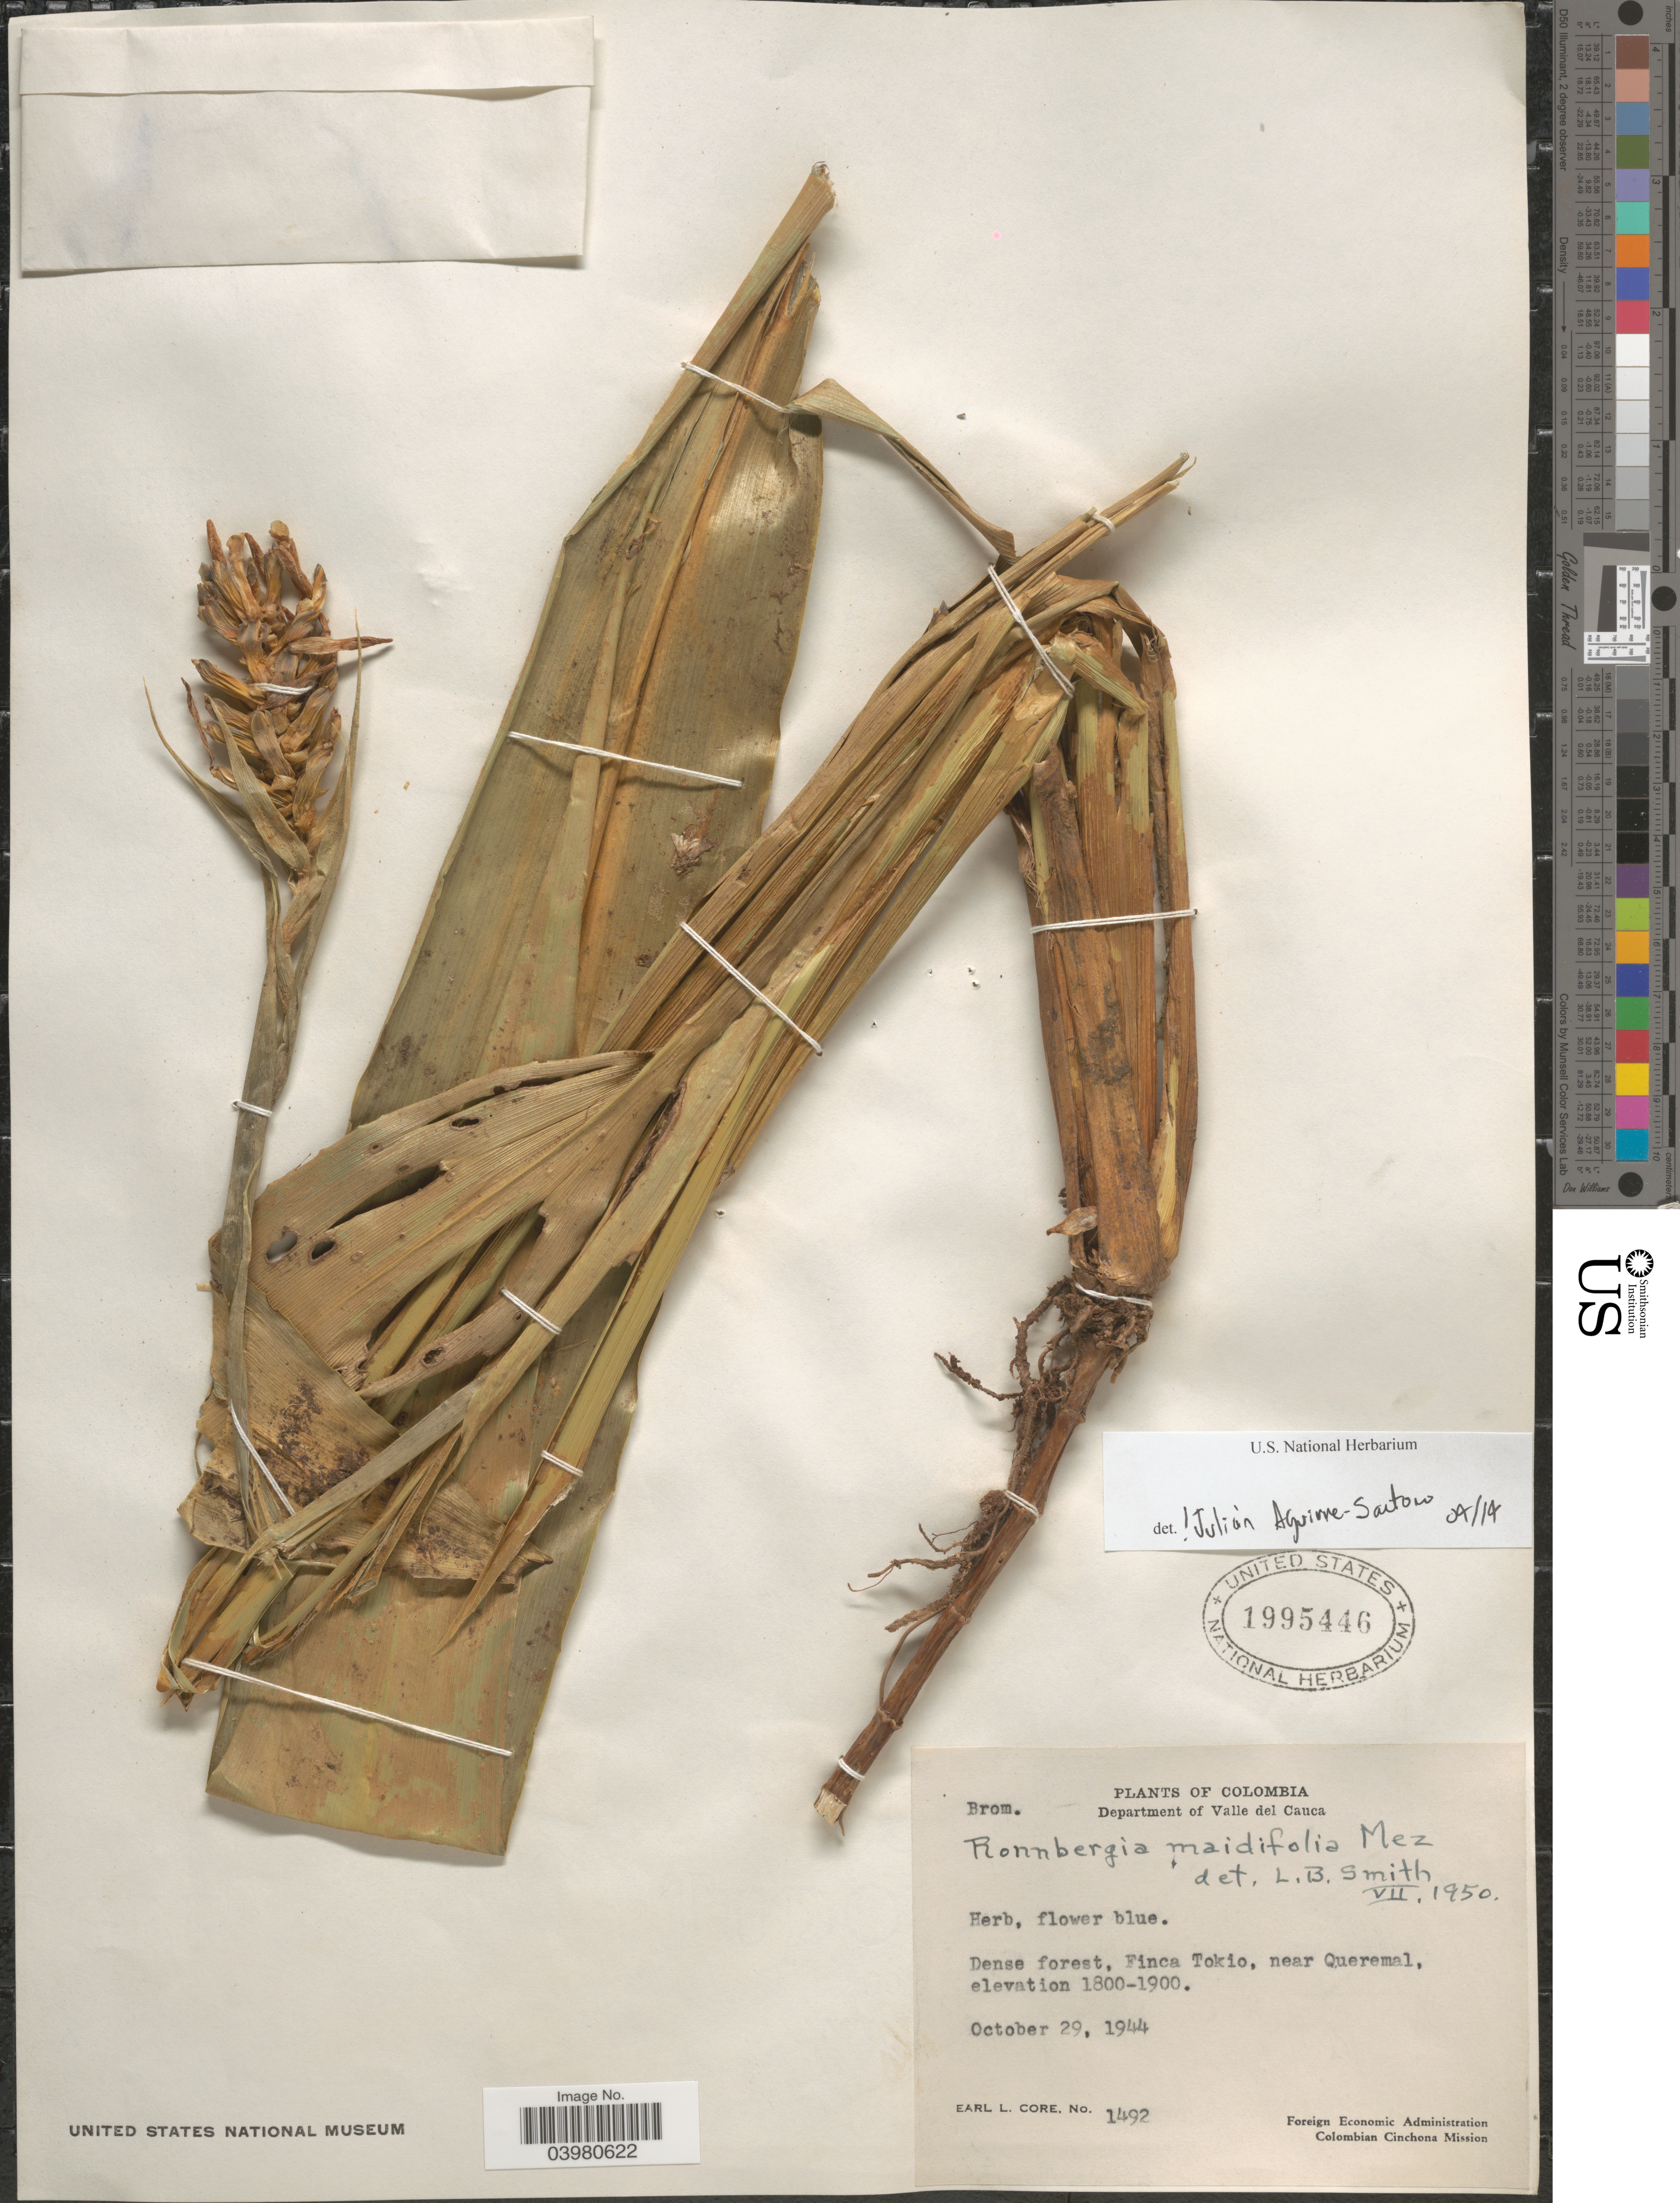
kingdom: Plantae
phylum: Tracheophyta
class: Liliopsida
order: Poales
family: Bromeliaceae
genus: Ronnbergia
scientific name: Ronnbergia maidifolia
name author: Mez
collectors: E. L. Core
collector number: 1492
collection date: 1944-10-29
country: Colombia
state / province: Valle del Cauca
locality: Department of Valle del Cauca. Dense forest, Finca Tokio, near Queremal.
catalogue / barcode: US 1995446